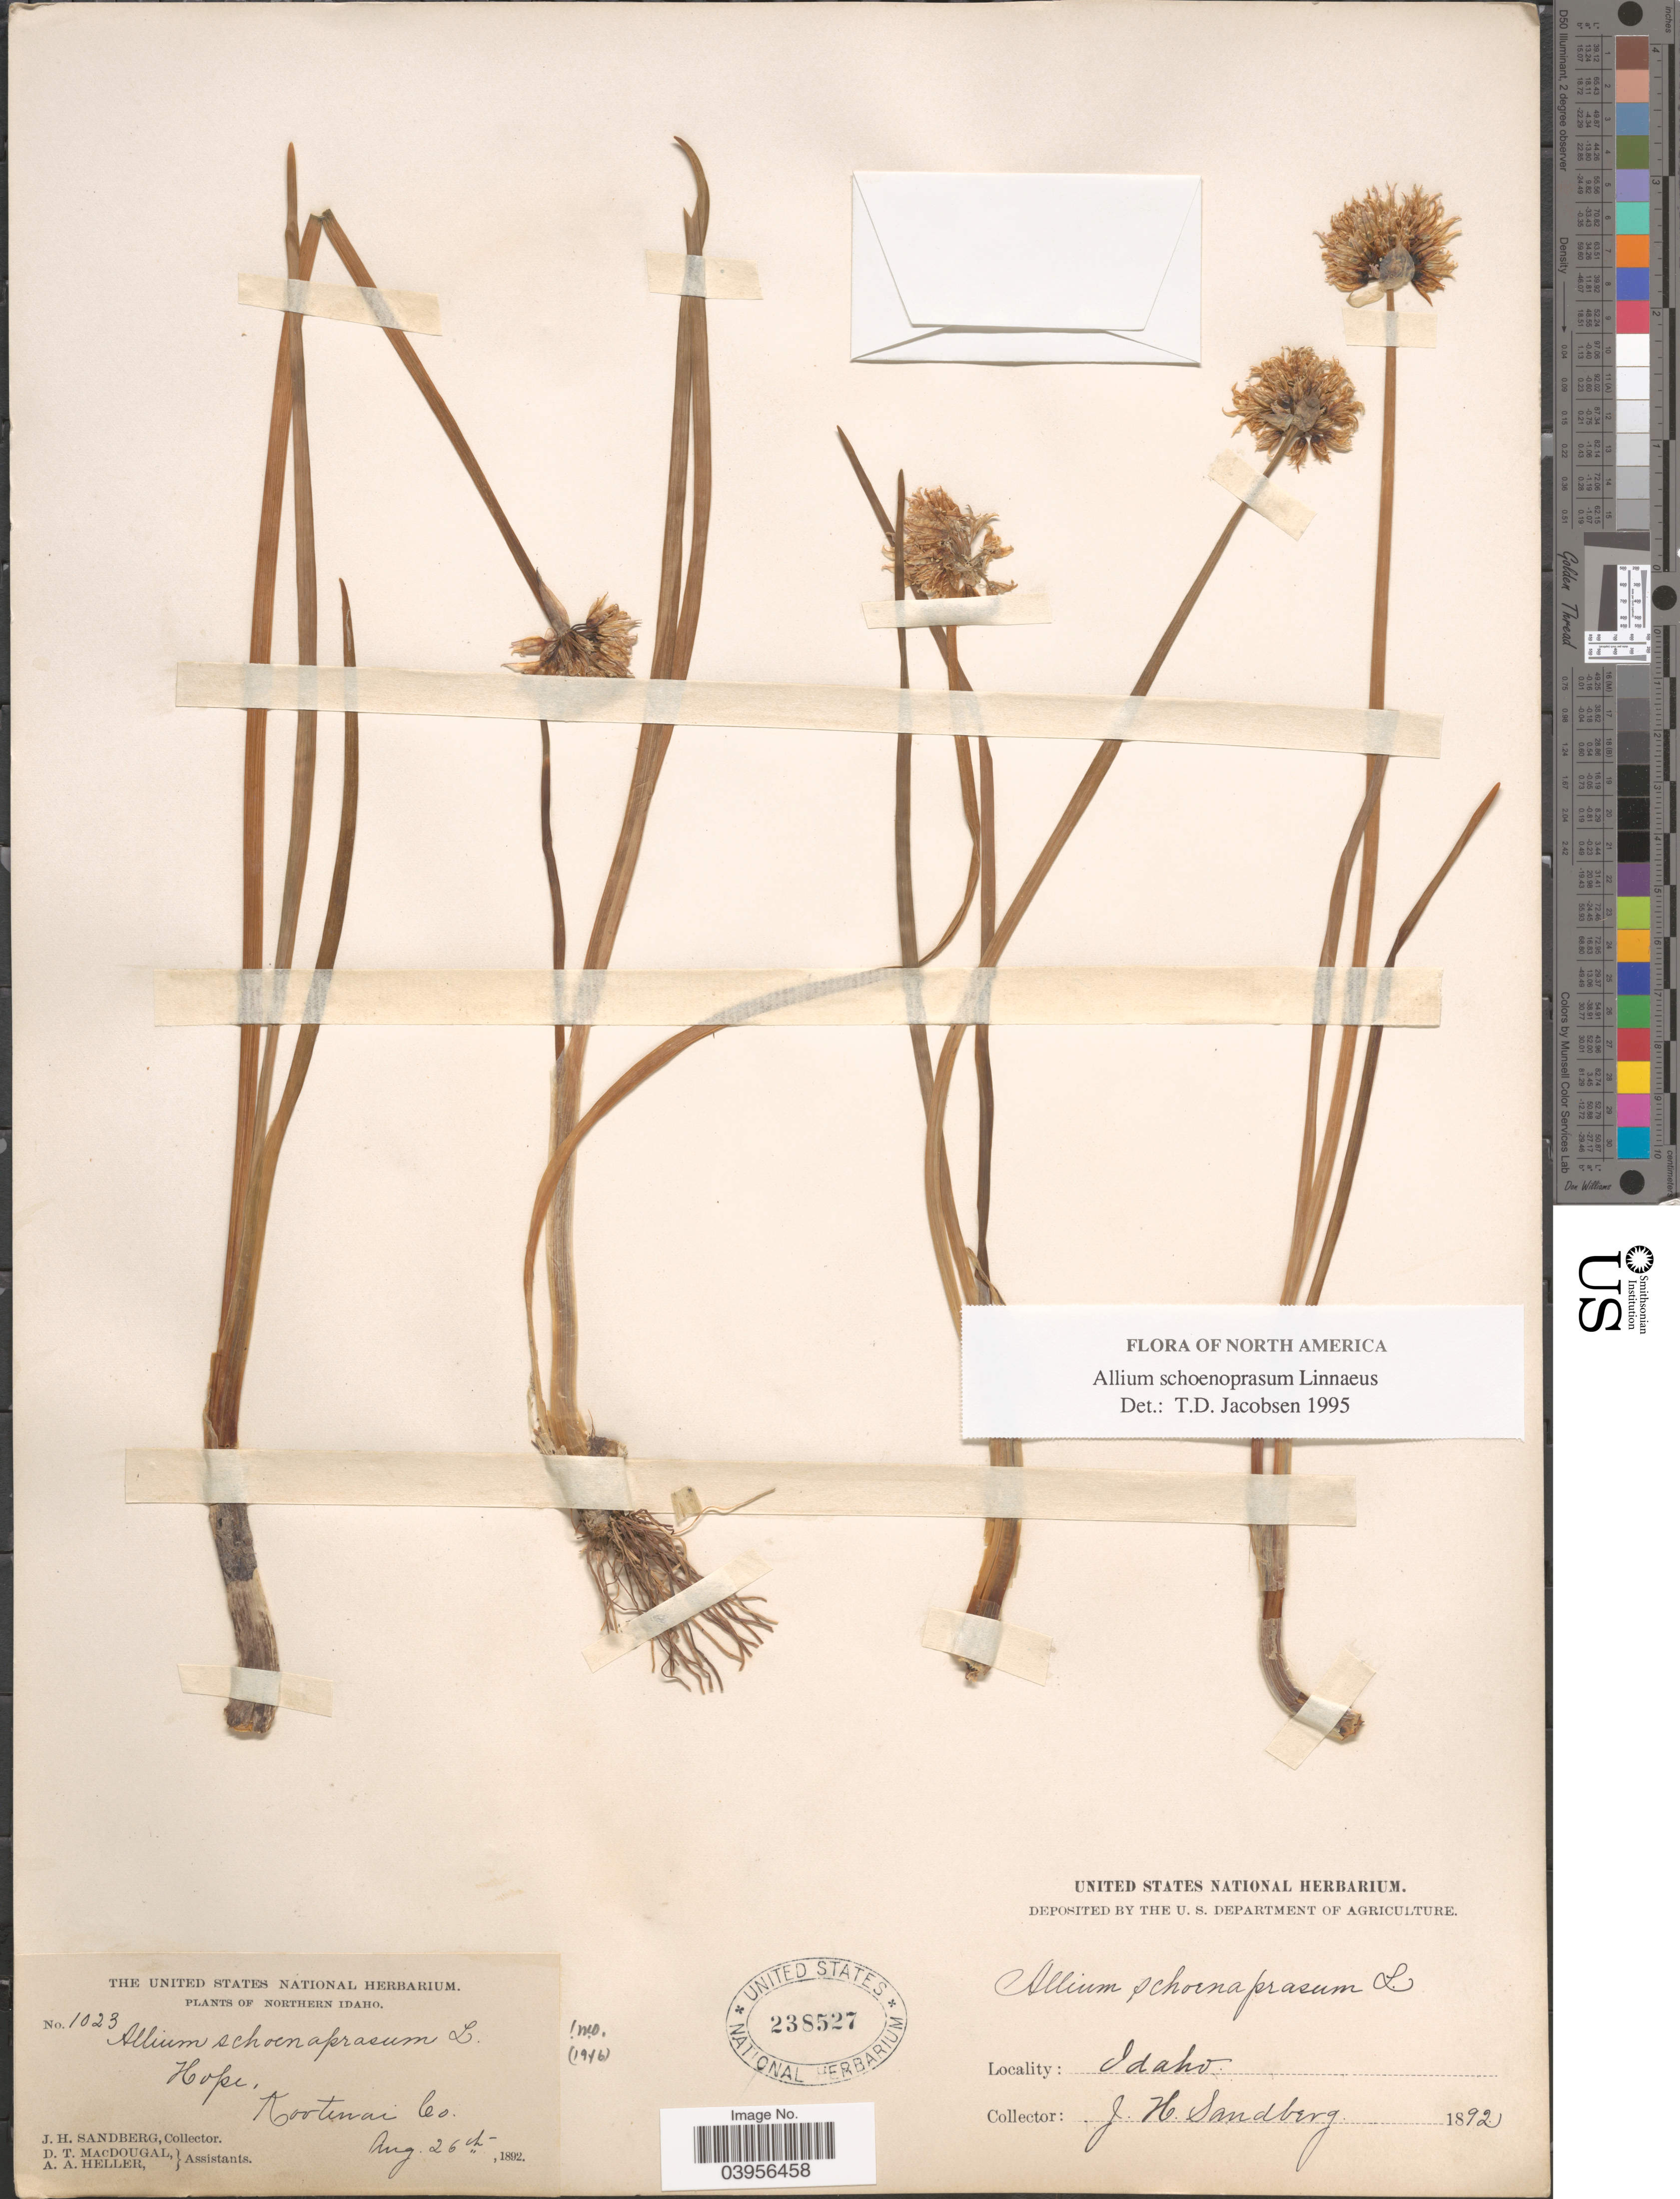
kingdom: Plantae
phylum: Tracheophyta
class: Liliopsida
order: Asparagales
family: Amaryllidaceae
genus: Allium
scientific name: Allium schoenoprasum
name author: L.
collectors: J. H. Sandberg, D. T. MacDougal & A. A. Heller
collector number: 1023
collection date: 1892-08-26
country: United States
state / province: Idaho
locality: Northern Idaho. Hope, Kootenai Co.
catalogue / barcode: US 238527